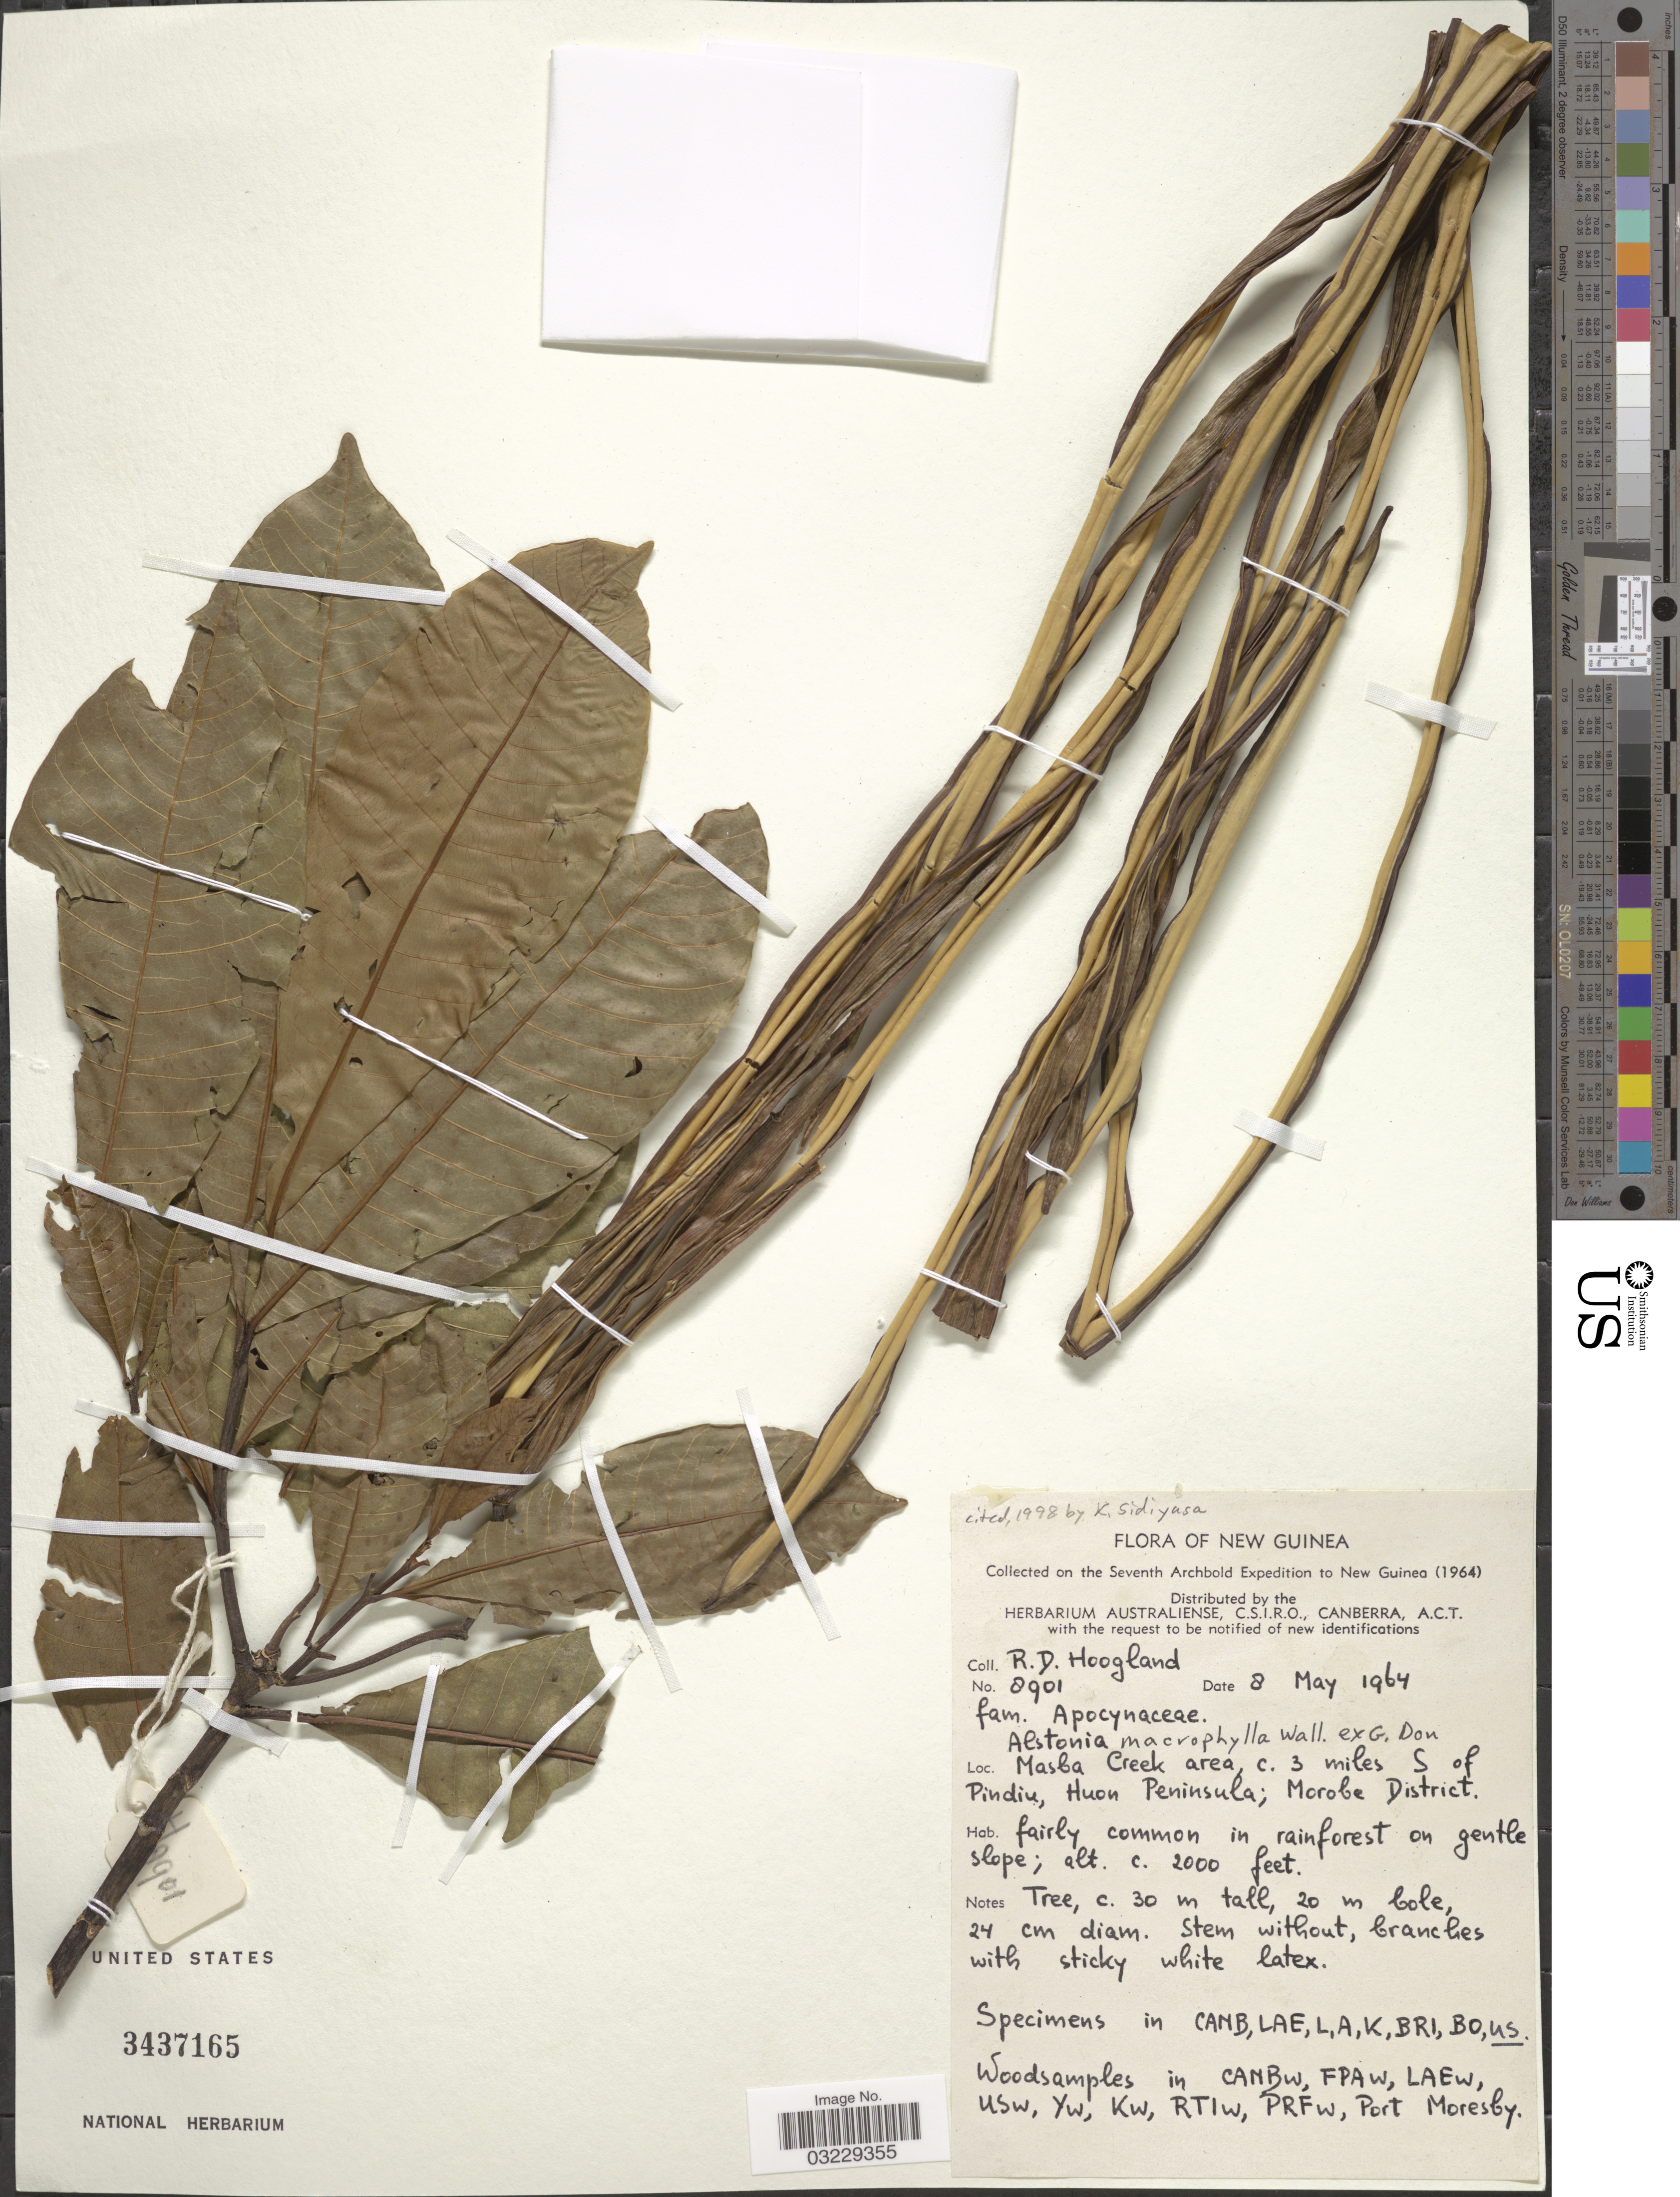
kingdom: Plantae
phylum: Tracheophyta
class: Magnoliopsida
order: Gentianales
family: Apocynaceae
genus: Alstonia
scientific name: Alstonia macrophylla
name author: Wall. ex G. Don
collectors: R. D. Hoogland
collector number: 8901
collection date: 1964-05-08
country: Papua New Guinea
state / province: Morobe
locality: New Guinea. Masba Creek area, c. 3 miles S of Pindiu, Huon Peninsula; Morobe District.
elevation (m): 610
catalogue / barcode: US 3437165